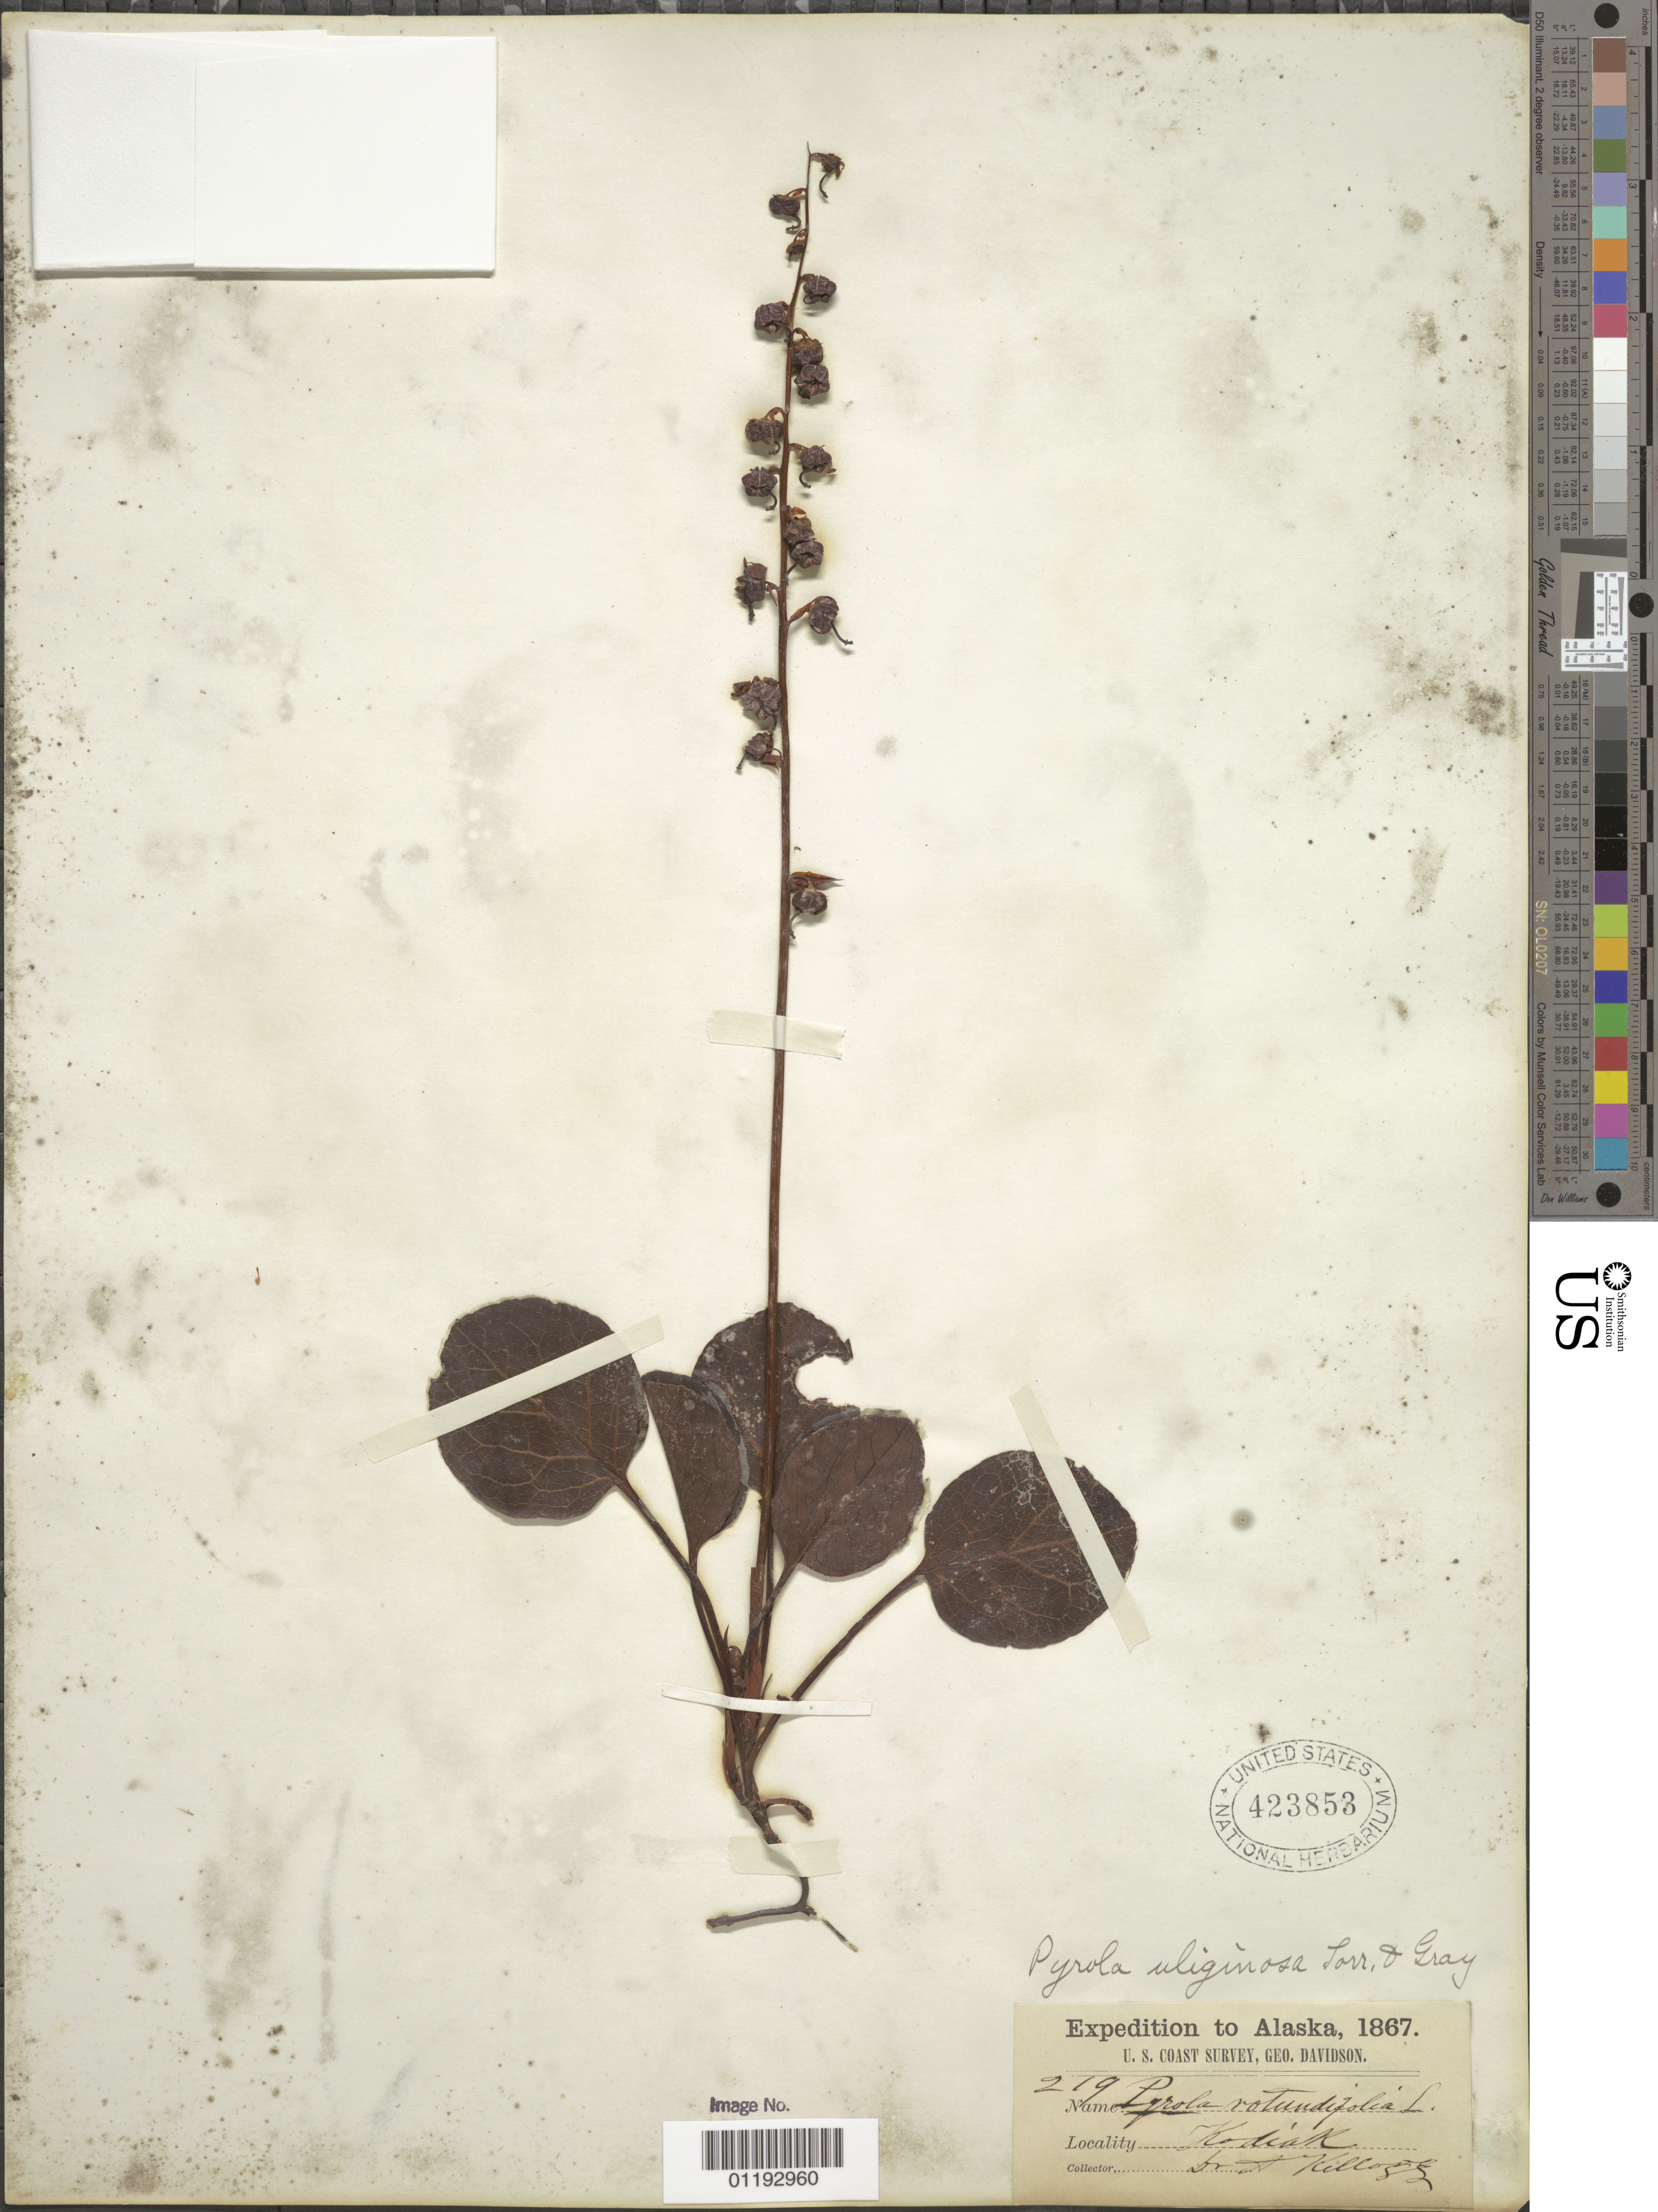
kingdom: Plantae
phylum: Tracheophyta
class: Magnoliopsida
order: Ericales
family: Ericaceae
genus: Pyrola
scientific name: Pyrola asarifolia var. uliginosa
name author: (Torr. & A. Gray) A. Gray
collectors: A. Kellogg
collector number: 219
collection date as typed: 1867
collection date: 1867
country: United States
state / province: Alaska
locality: Kodiak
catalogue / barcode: US 423853